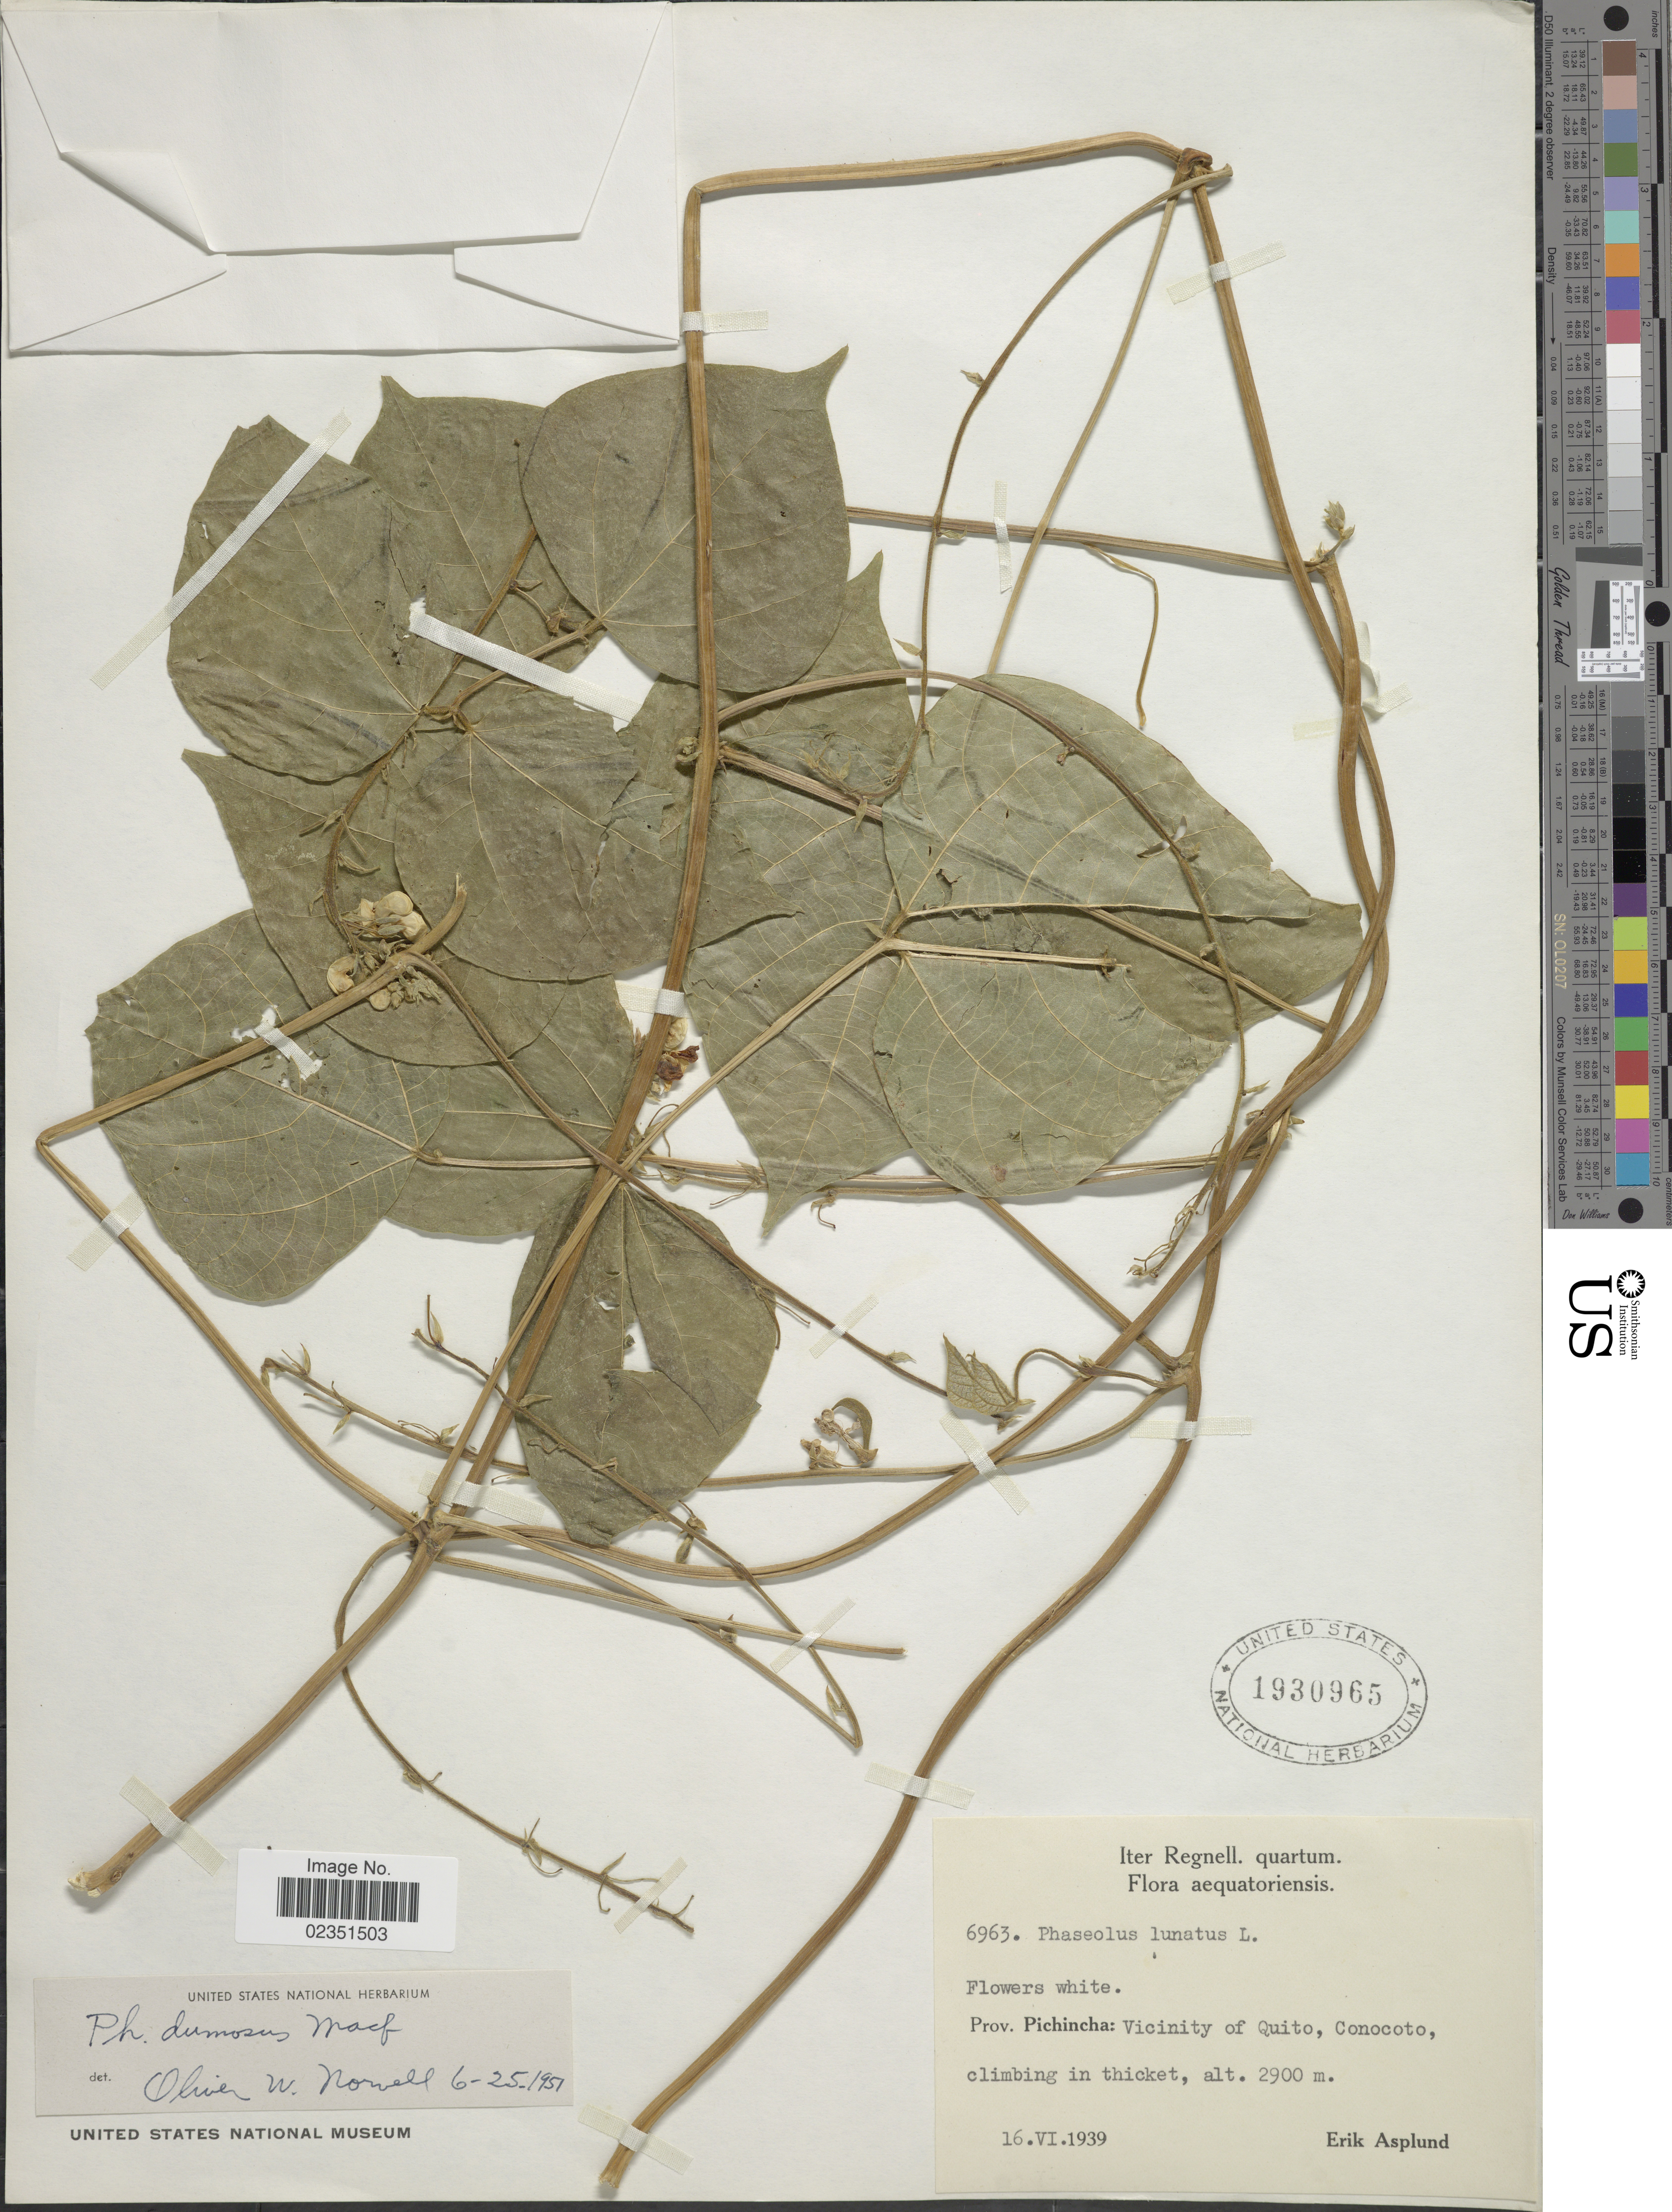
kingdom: Plantae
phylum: Tracheophyta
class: Magnoliopsida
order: Fabales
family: Fabaceae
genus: Phaseolus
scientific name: Phaseolus dumosus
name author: Macfad.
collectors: E. Asplund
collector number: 6963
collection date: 1939-06-16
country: Ecuador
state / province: Pichincha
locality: Vicinity of Quito, Conocoto, Aequatoriensis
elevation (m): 2900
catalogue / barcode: US 1930965